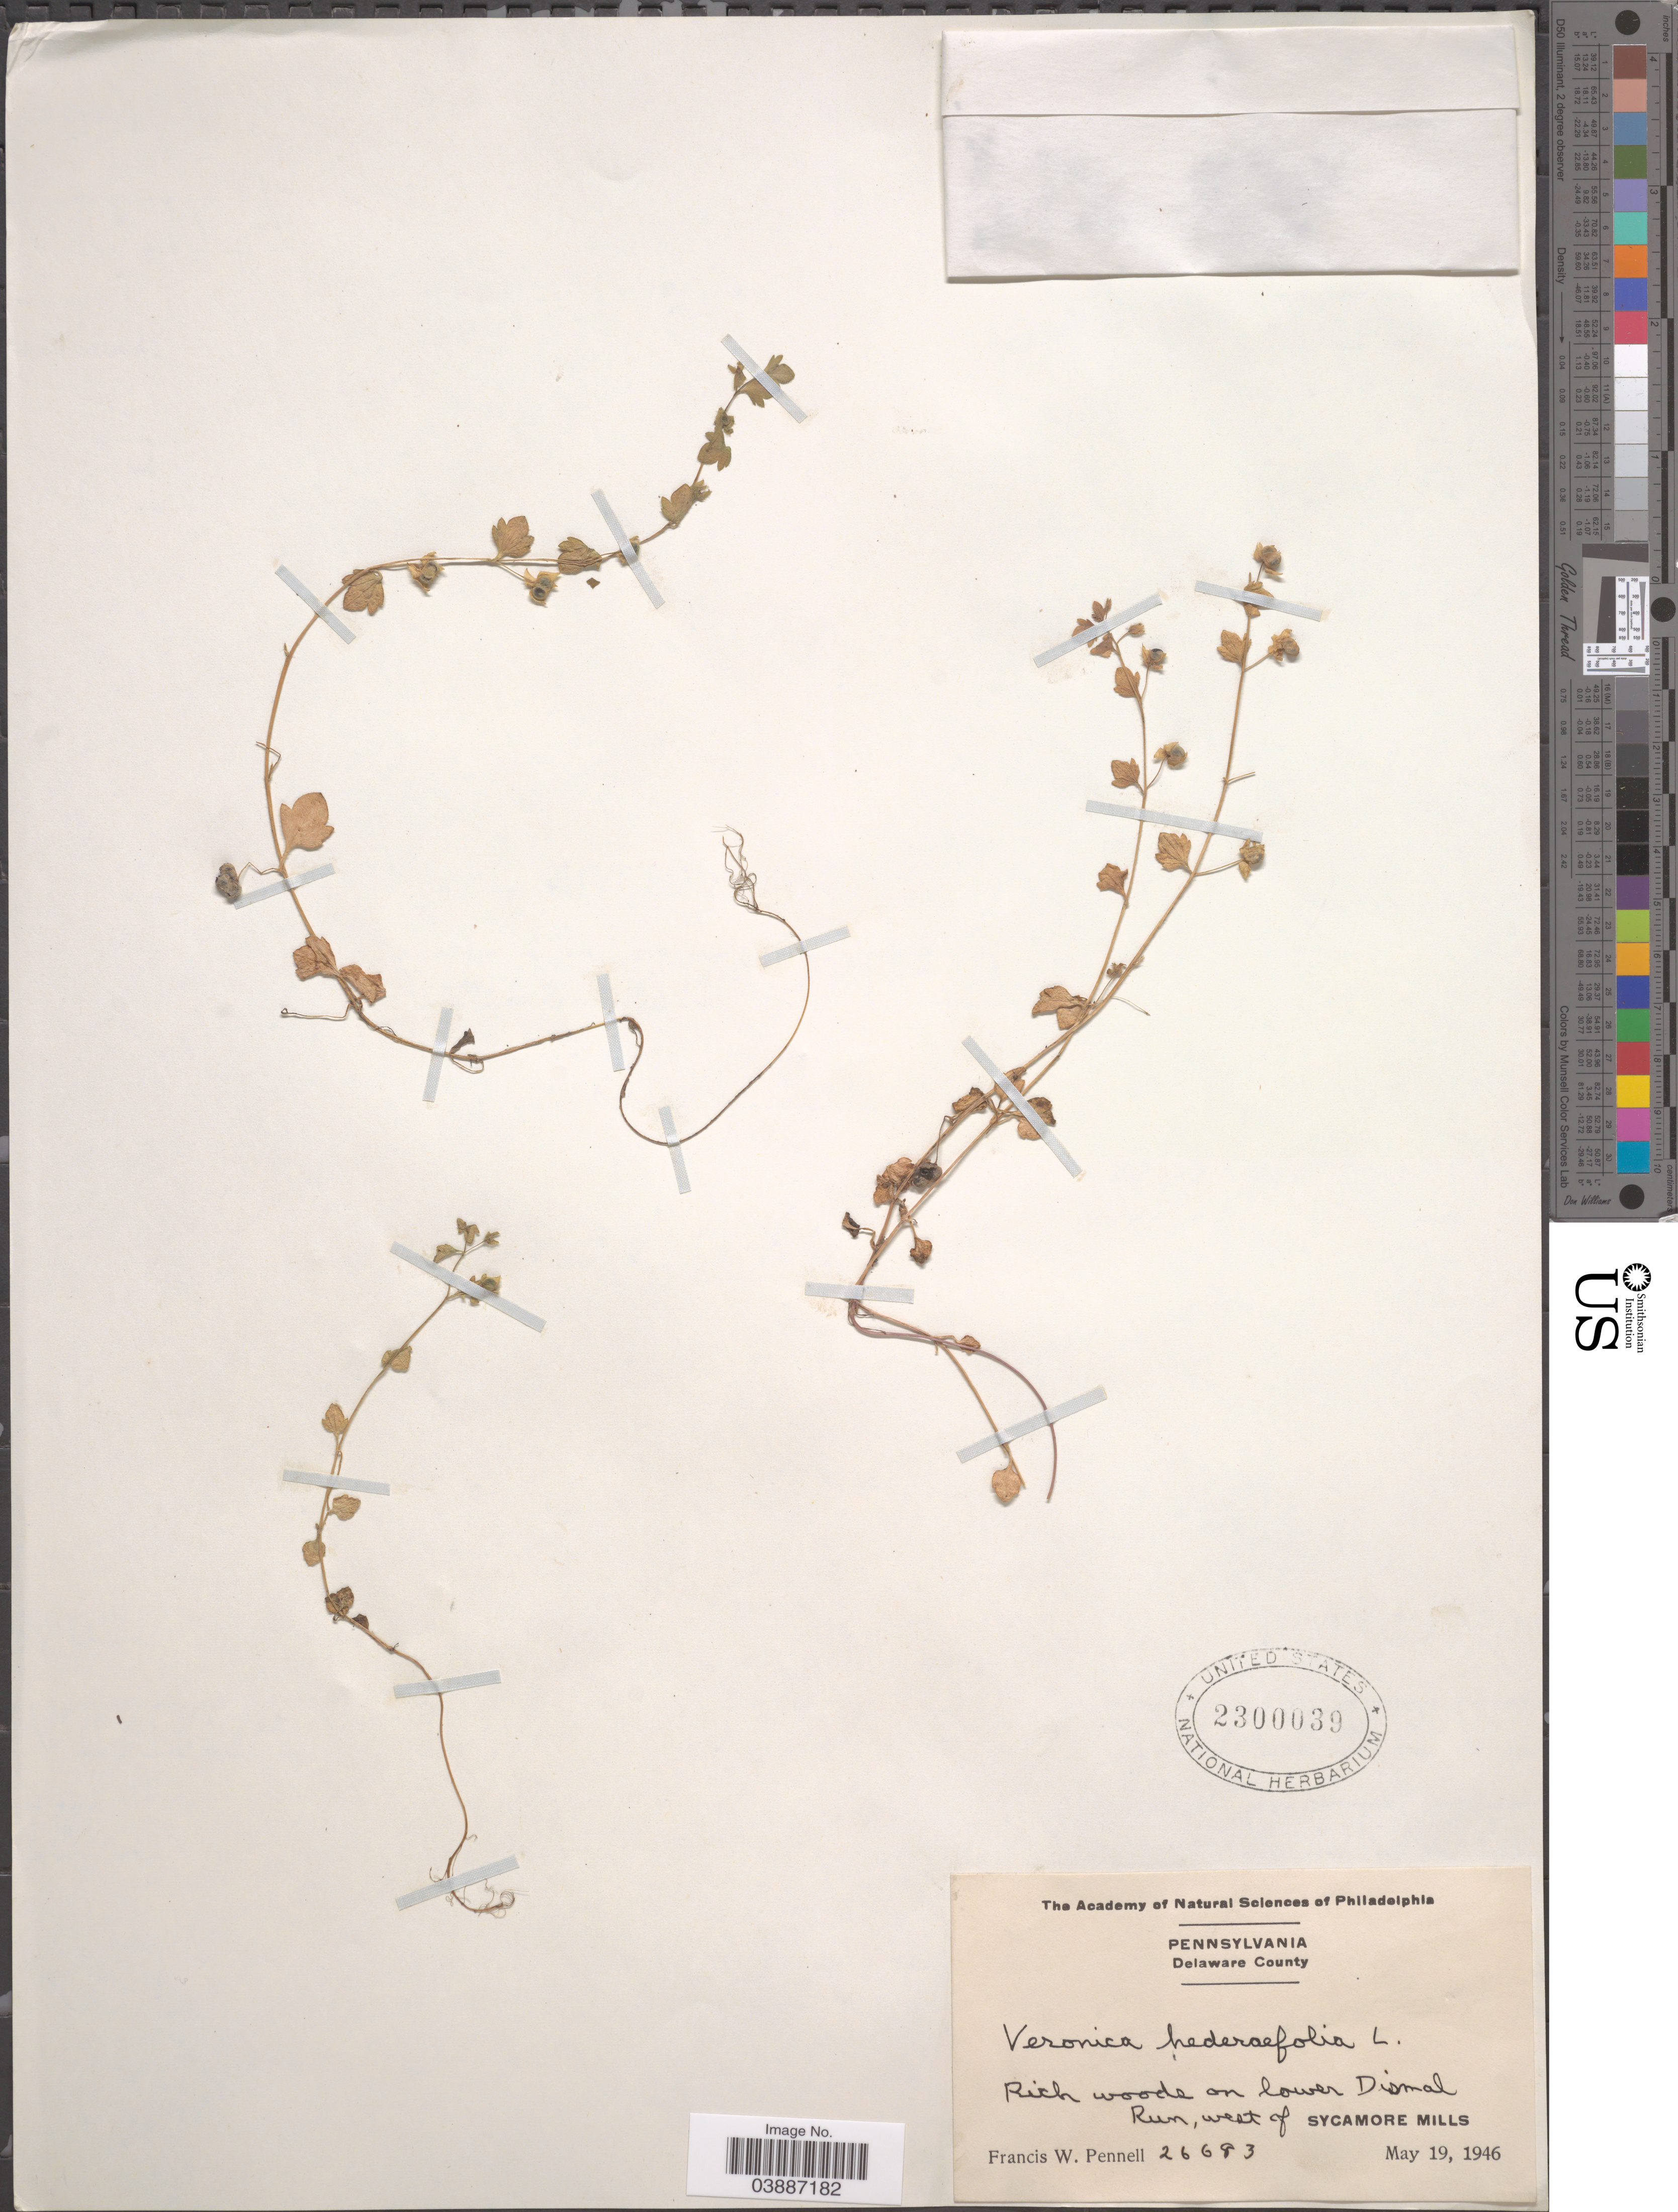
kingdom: Plantae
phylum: Tracheophyta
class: Magnoliopsida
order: Lamiales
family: Plantaginaceae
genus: Veronica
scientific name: Veronica hederifolia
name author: L.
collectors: F. W. Pennell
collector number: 26683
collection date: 1946-05-19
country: United States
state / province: Pennsylvania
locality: Delaware County. On lower Dismal Run, west of Sycamore Mills.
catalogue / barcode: US 2300039